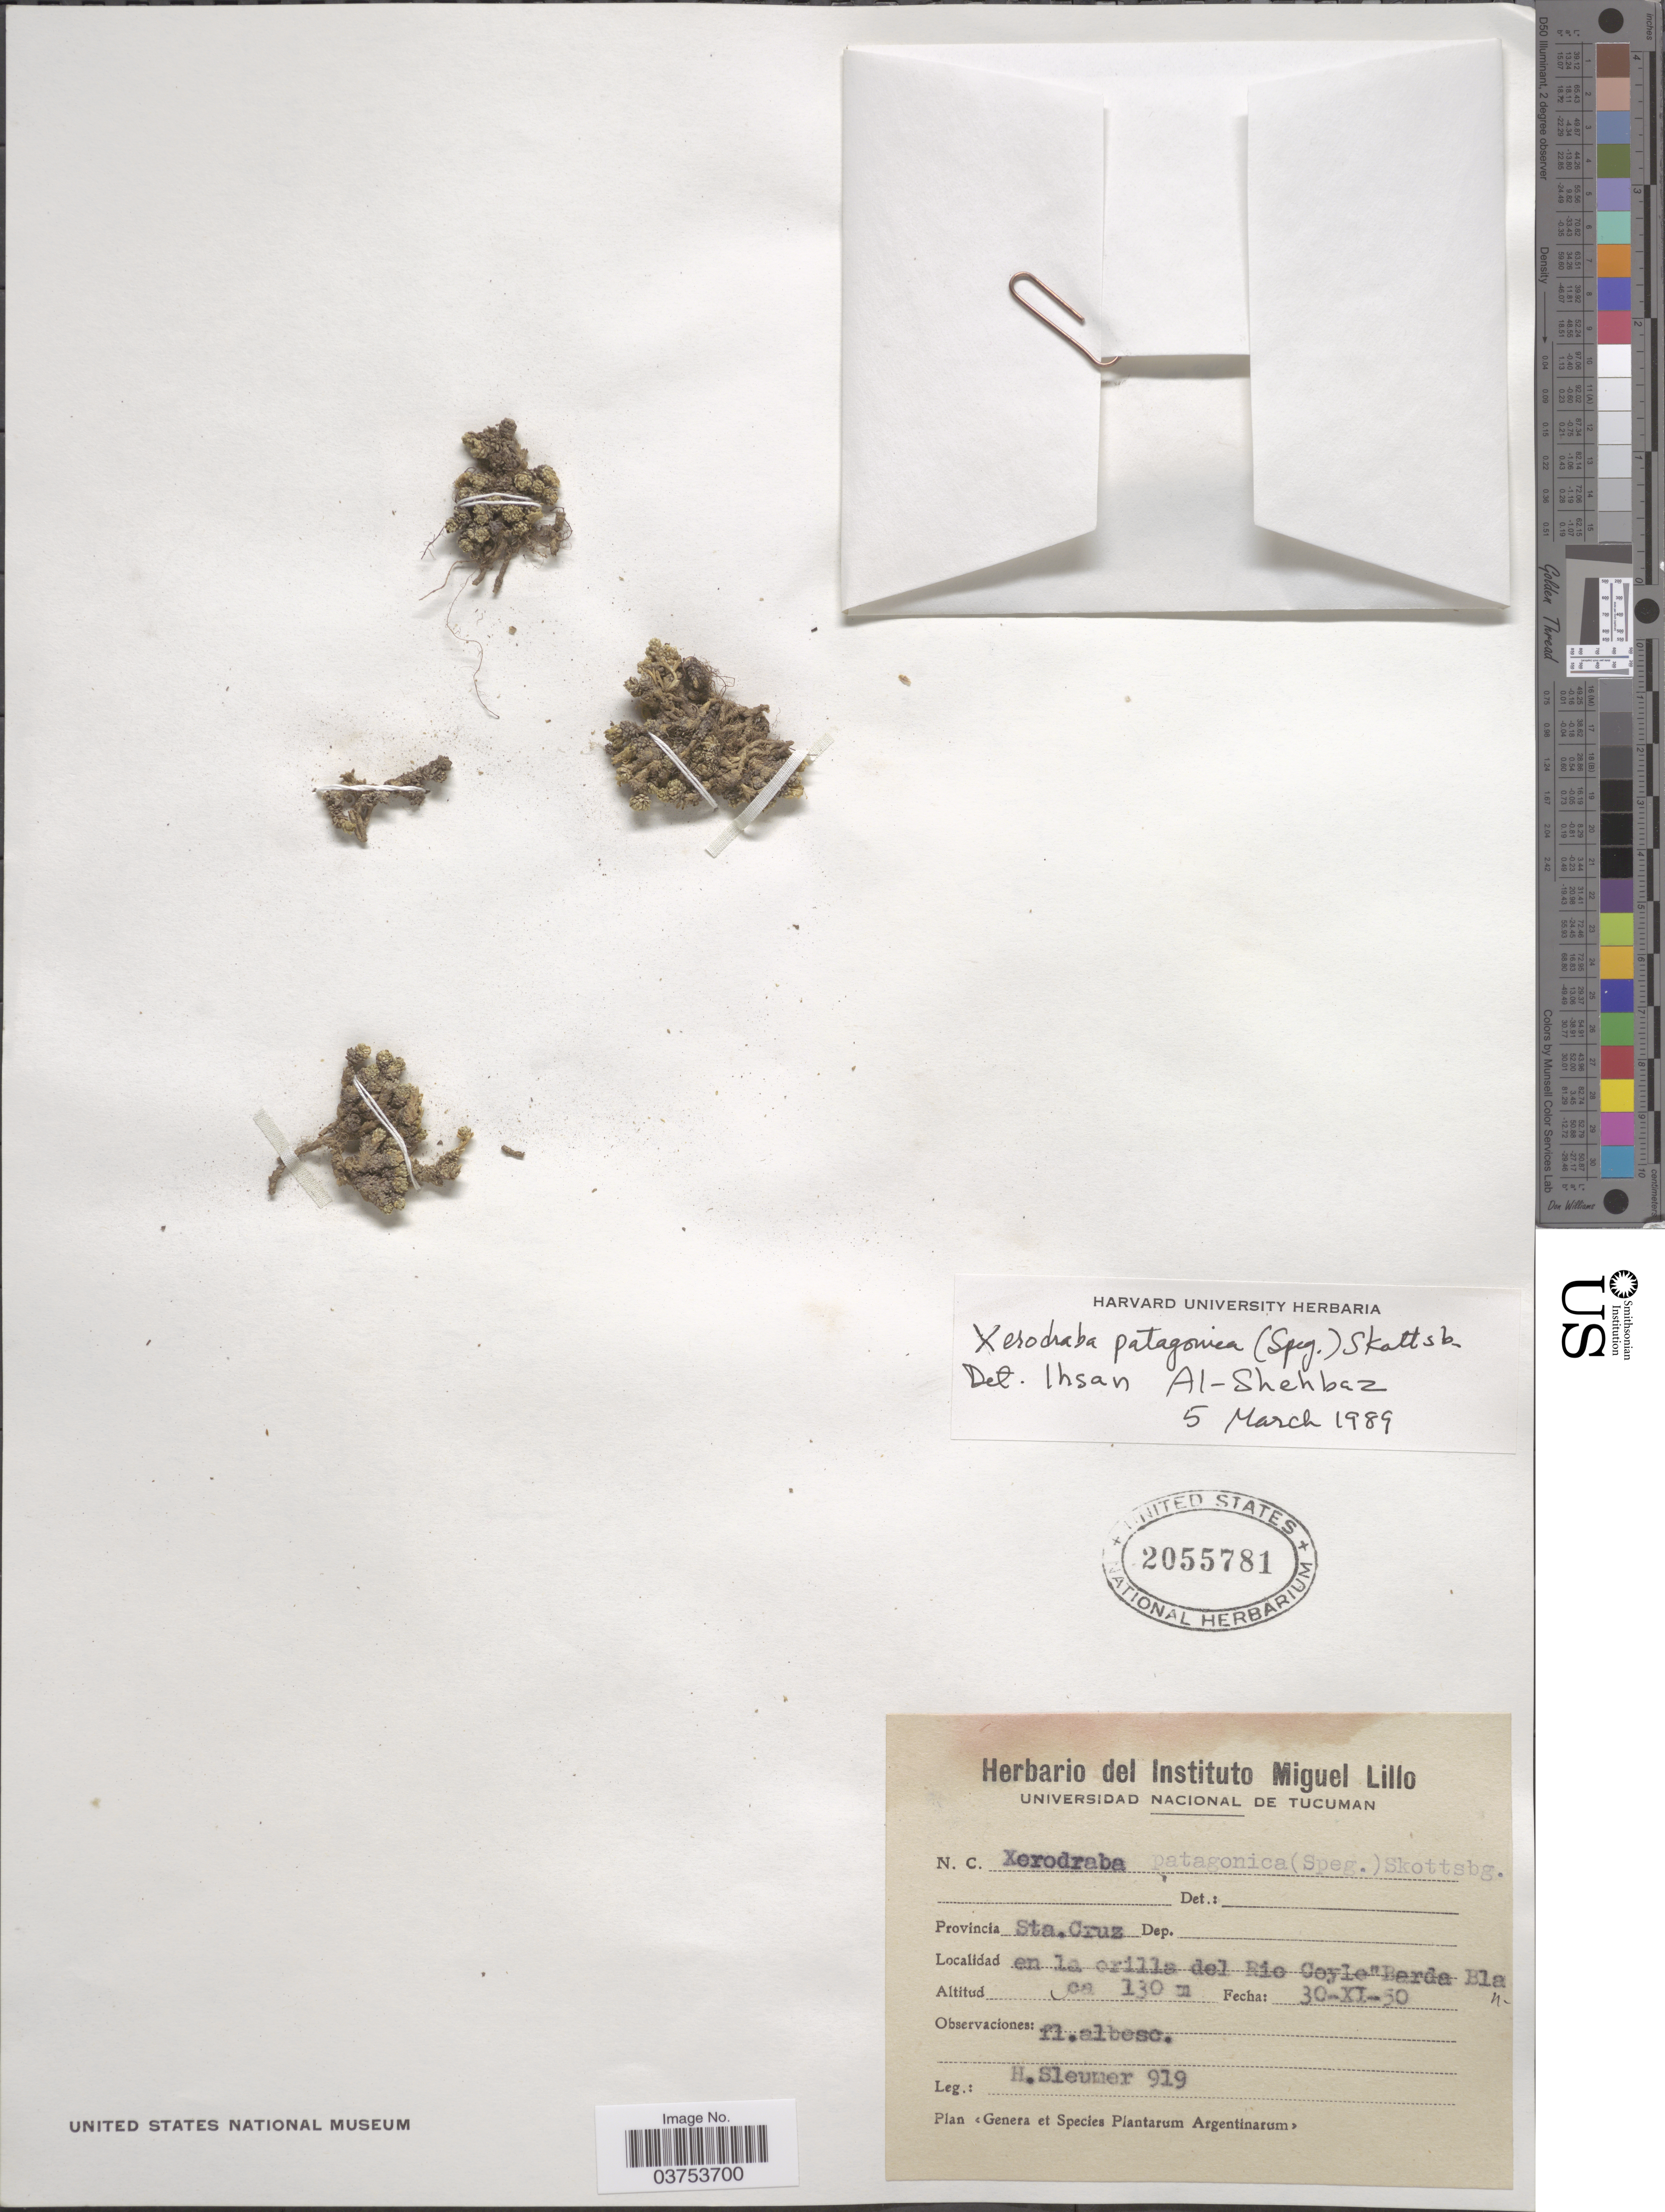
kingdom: Plantae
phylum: Tracheophyta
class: Magnoliopsida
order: Brassicales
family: Brassicaceae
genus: Xerodraba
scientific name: Xerodraba patagonica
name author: Skottsb.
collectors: H. O. Sleumer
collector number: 919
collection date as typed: Transcribed d/m/y: 30/11/50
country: Argentina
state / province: Santa Cruz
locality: Sta. Cruz. En la orilla del Rio Coyle 'Barda Blanca'.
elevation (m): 130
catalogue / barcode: US 2055781